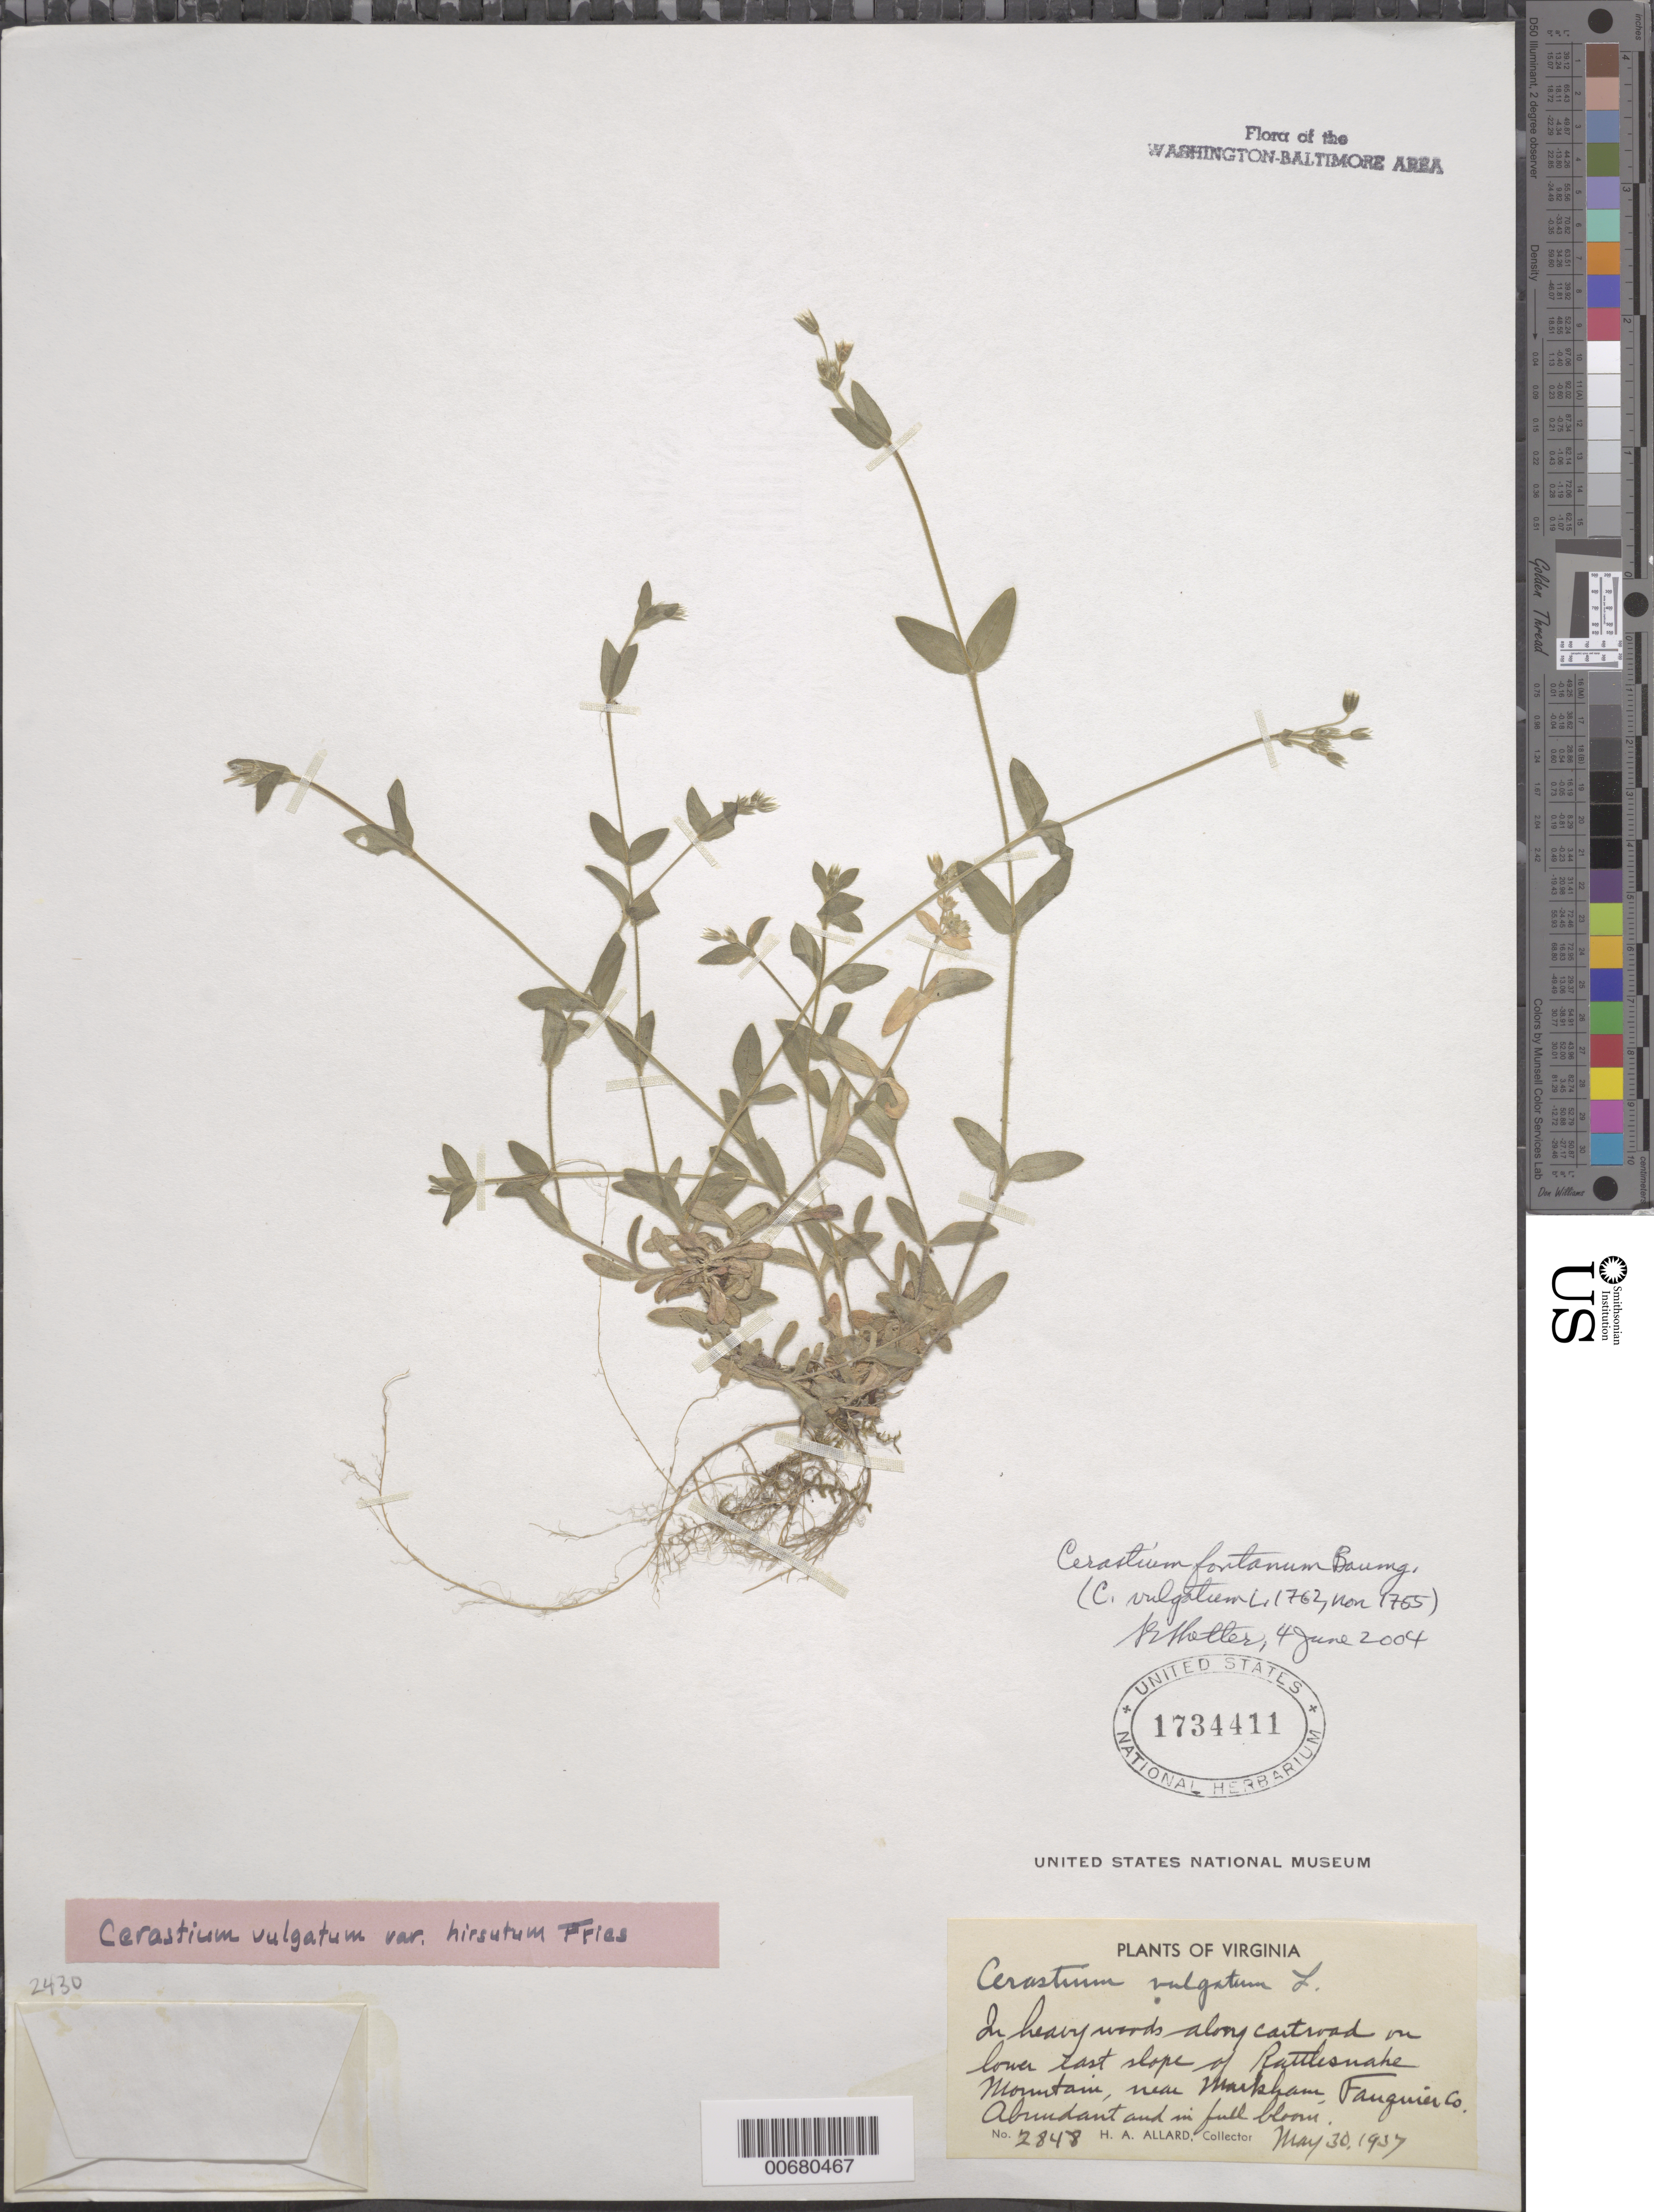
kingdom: Plantae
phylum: Tracheophyta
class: Magnoliopsida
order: Caryophyllales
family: Caryophyllaceae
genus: Cerastium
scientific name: Cerastium fontanum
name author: Baumg.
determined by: Shetler, Stanwyn G., (US), NMNH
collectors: H. A. Allard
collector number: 2848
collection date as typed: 30 May 1937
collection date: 1937-05-30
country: United States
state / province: Virginia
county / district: Fauquier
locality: Rattlesnake Mountains, near Markham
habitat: in heavy woods along cartroad on lower last slope.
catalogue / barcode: US 1734411